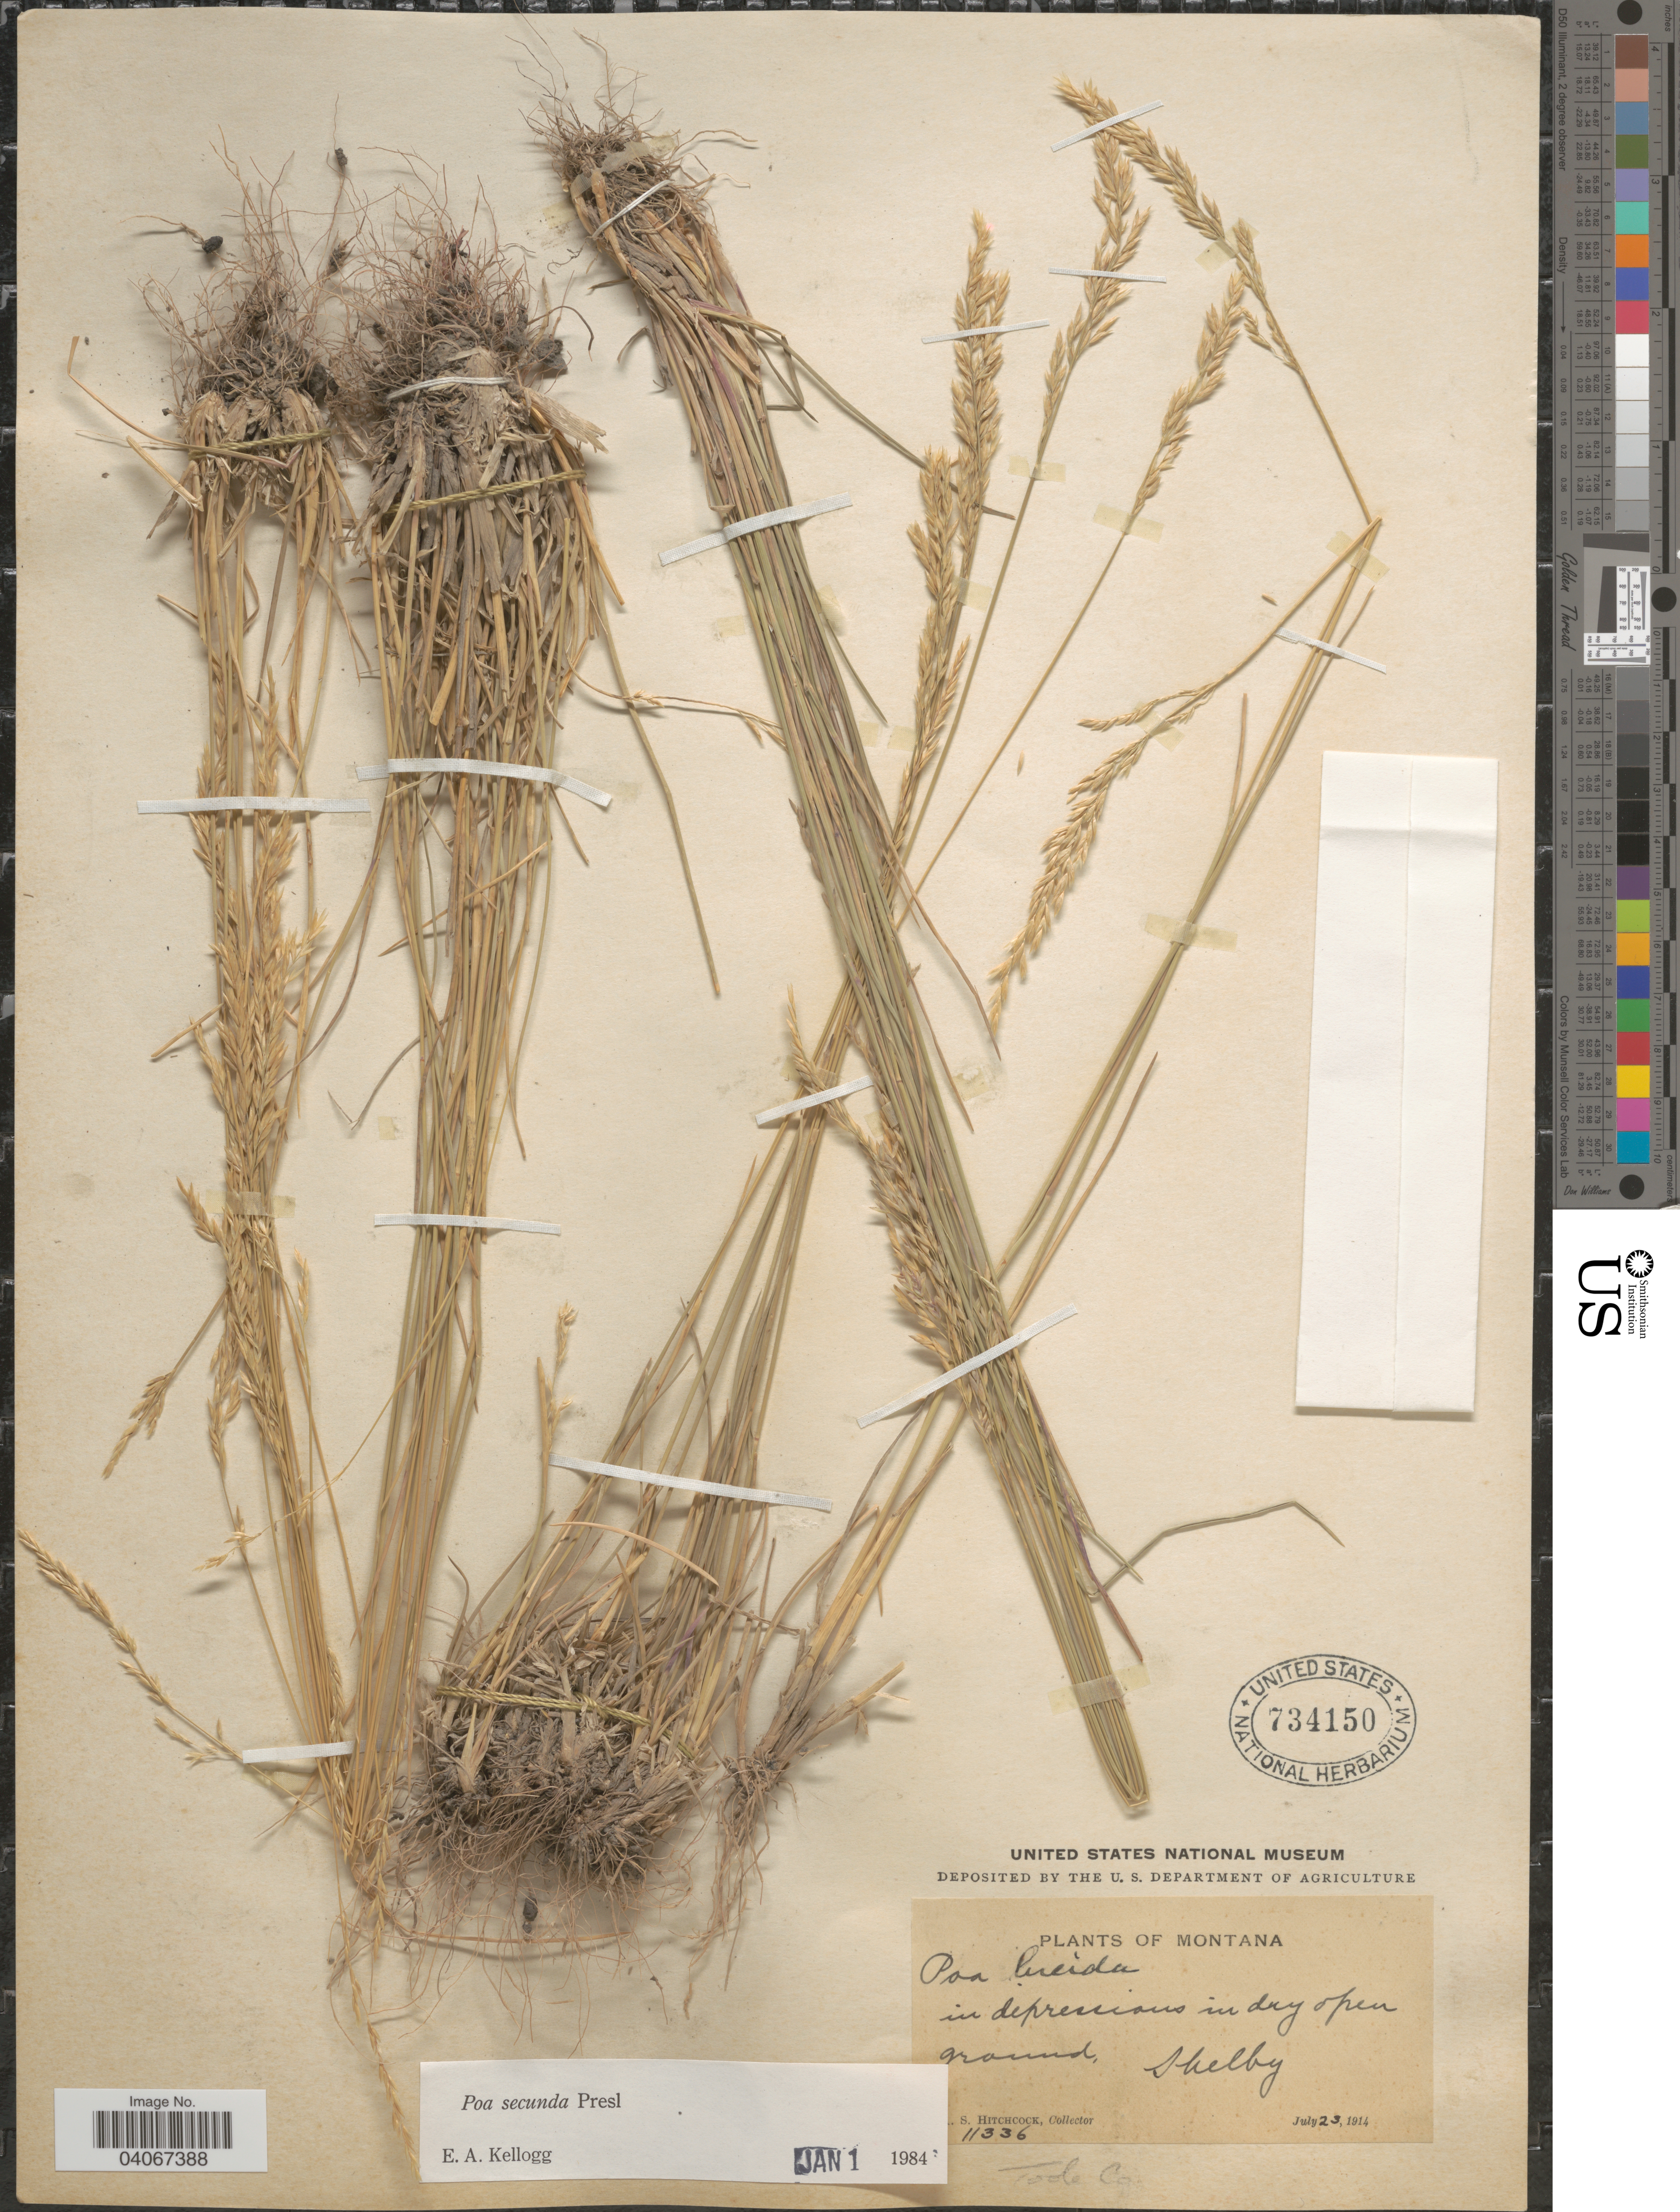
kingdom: Plantae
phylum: Tracheophyta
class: Liliopsida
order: Poales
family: Poaceae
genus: Poa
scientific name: Poa secunda subsp. secunda var. secunda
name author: J. Presl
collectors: A. S. Hitchcock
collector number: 11336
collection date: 1914-07-23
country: United States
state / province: Montana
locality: In depressions in dry open ground, Shelby. Toole Co.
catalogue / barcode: US 734150